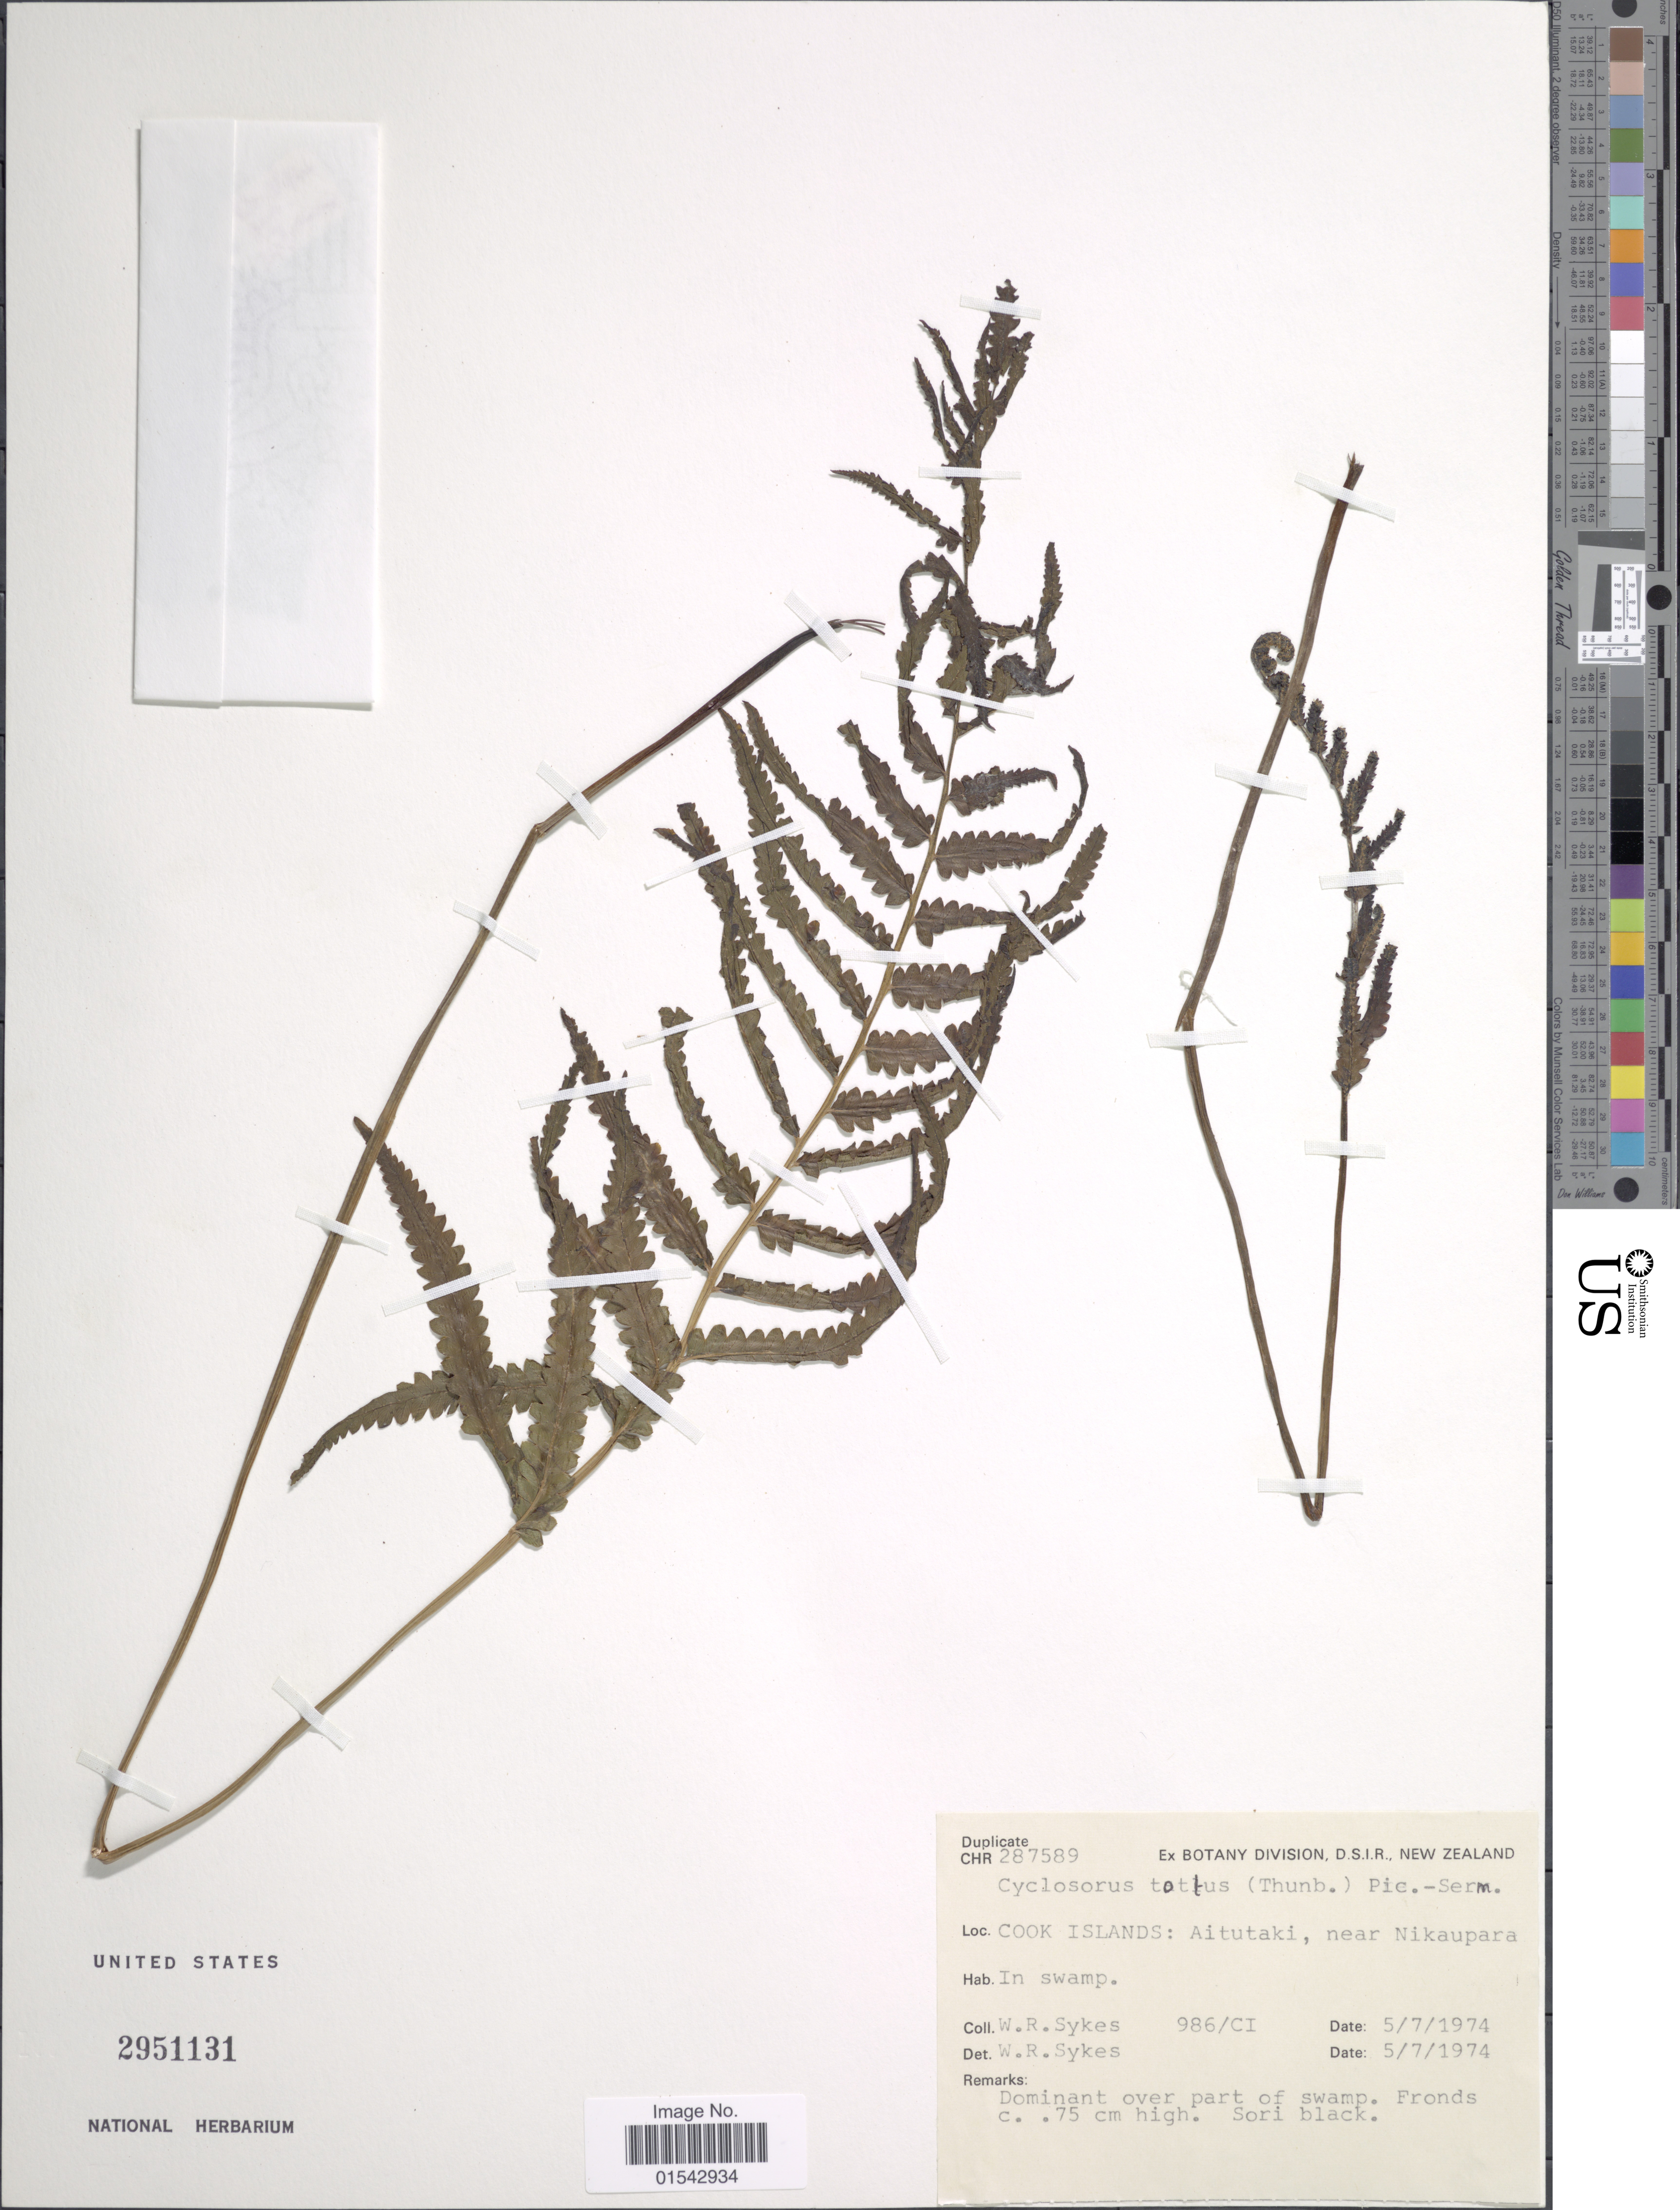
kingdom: Plantae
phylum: Tracheophyta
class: Polypodiopsida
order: Polypodiales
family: Thelypteridaceae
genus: Cyclosorus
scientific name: Cyclosorus interruptus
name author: (Willd.) H. Itô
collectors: W. R. Sykes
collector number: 287589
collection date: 1974-07-05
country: Cook Islands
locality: Cook Islands: Aitutaki, near Nikaupara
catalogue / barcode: US 2951131